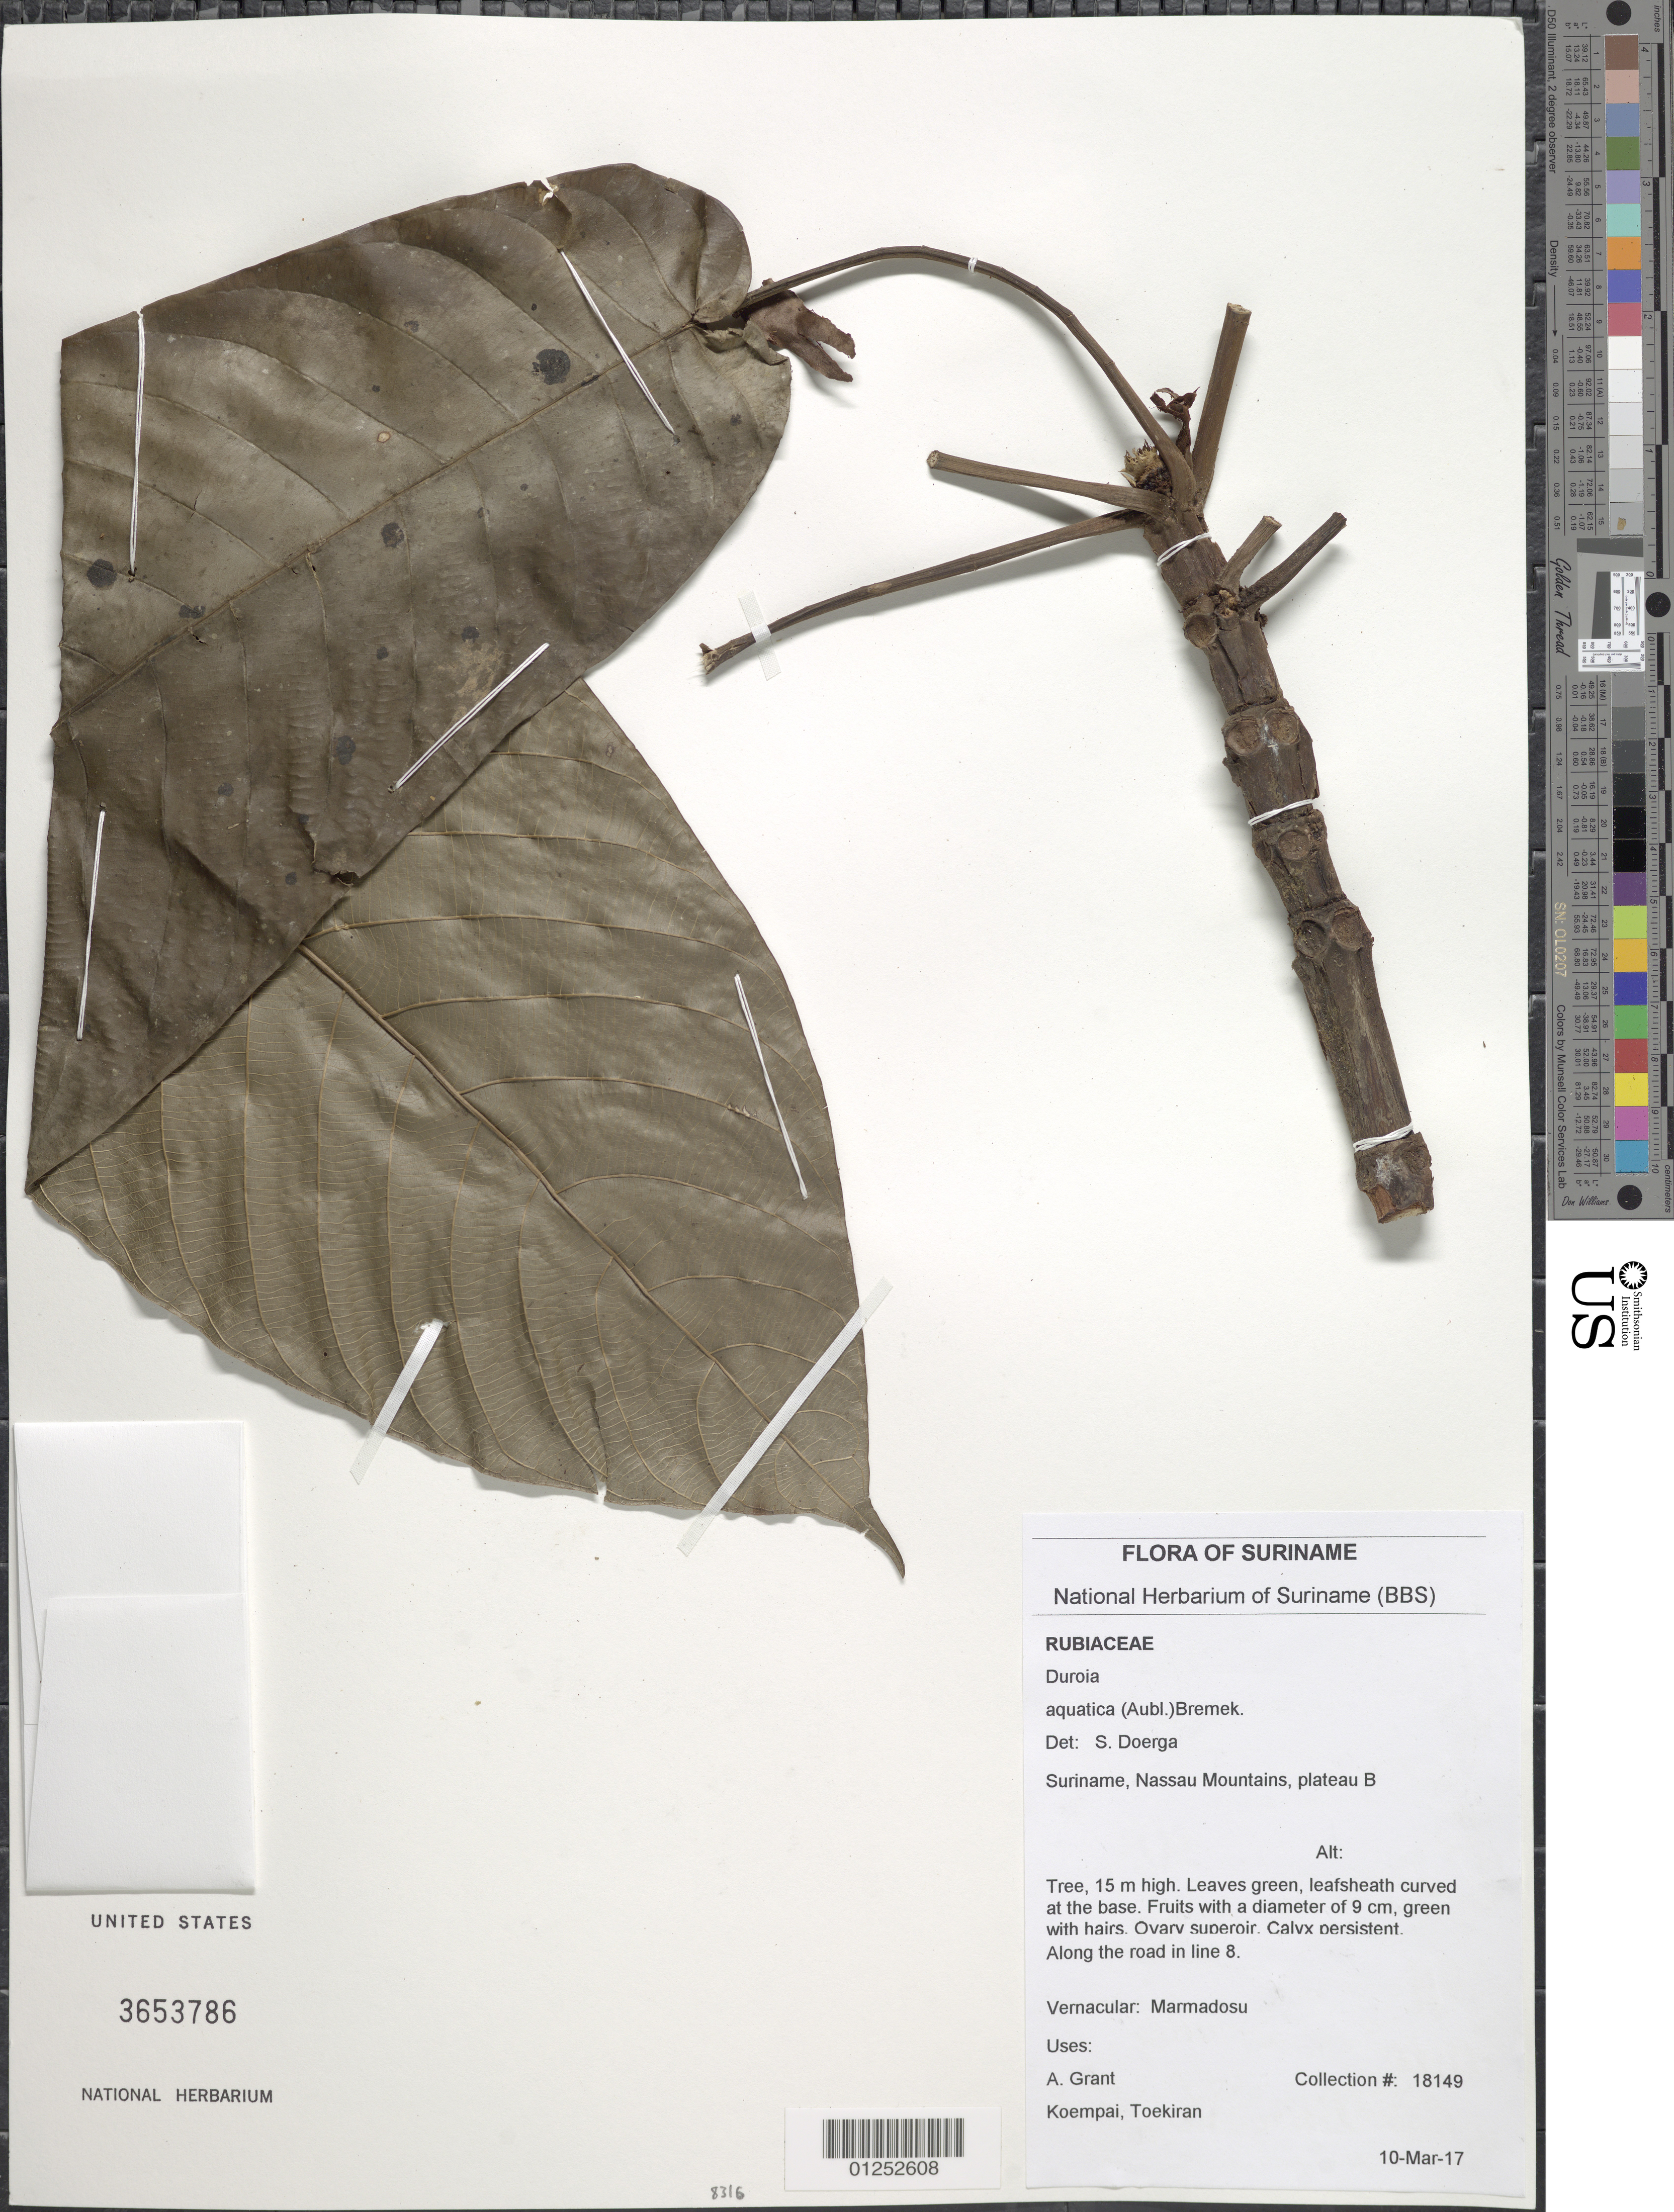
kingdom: Plantae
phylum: Tracheophyta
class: Magnoliopsida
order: Gentianales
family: Rubiaceae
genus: Duroia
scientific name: Duroia aquatica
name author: (Aubl.) Bremek.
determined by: Doerga, S.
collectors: A. Grant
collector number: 18149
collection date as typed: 10-Mar-17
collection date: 2010-03-17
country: Suriname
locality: Nassau Mountains, plateau B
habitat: Along the road in line 8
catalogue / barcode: US 3653786